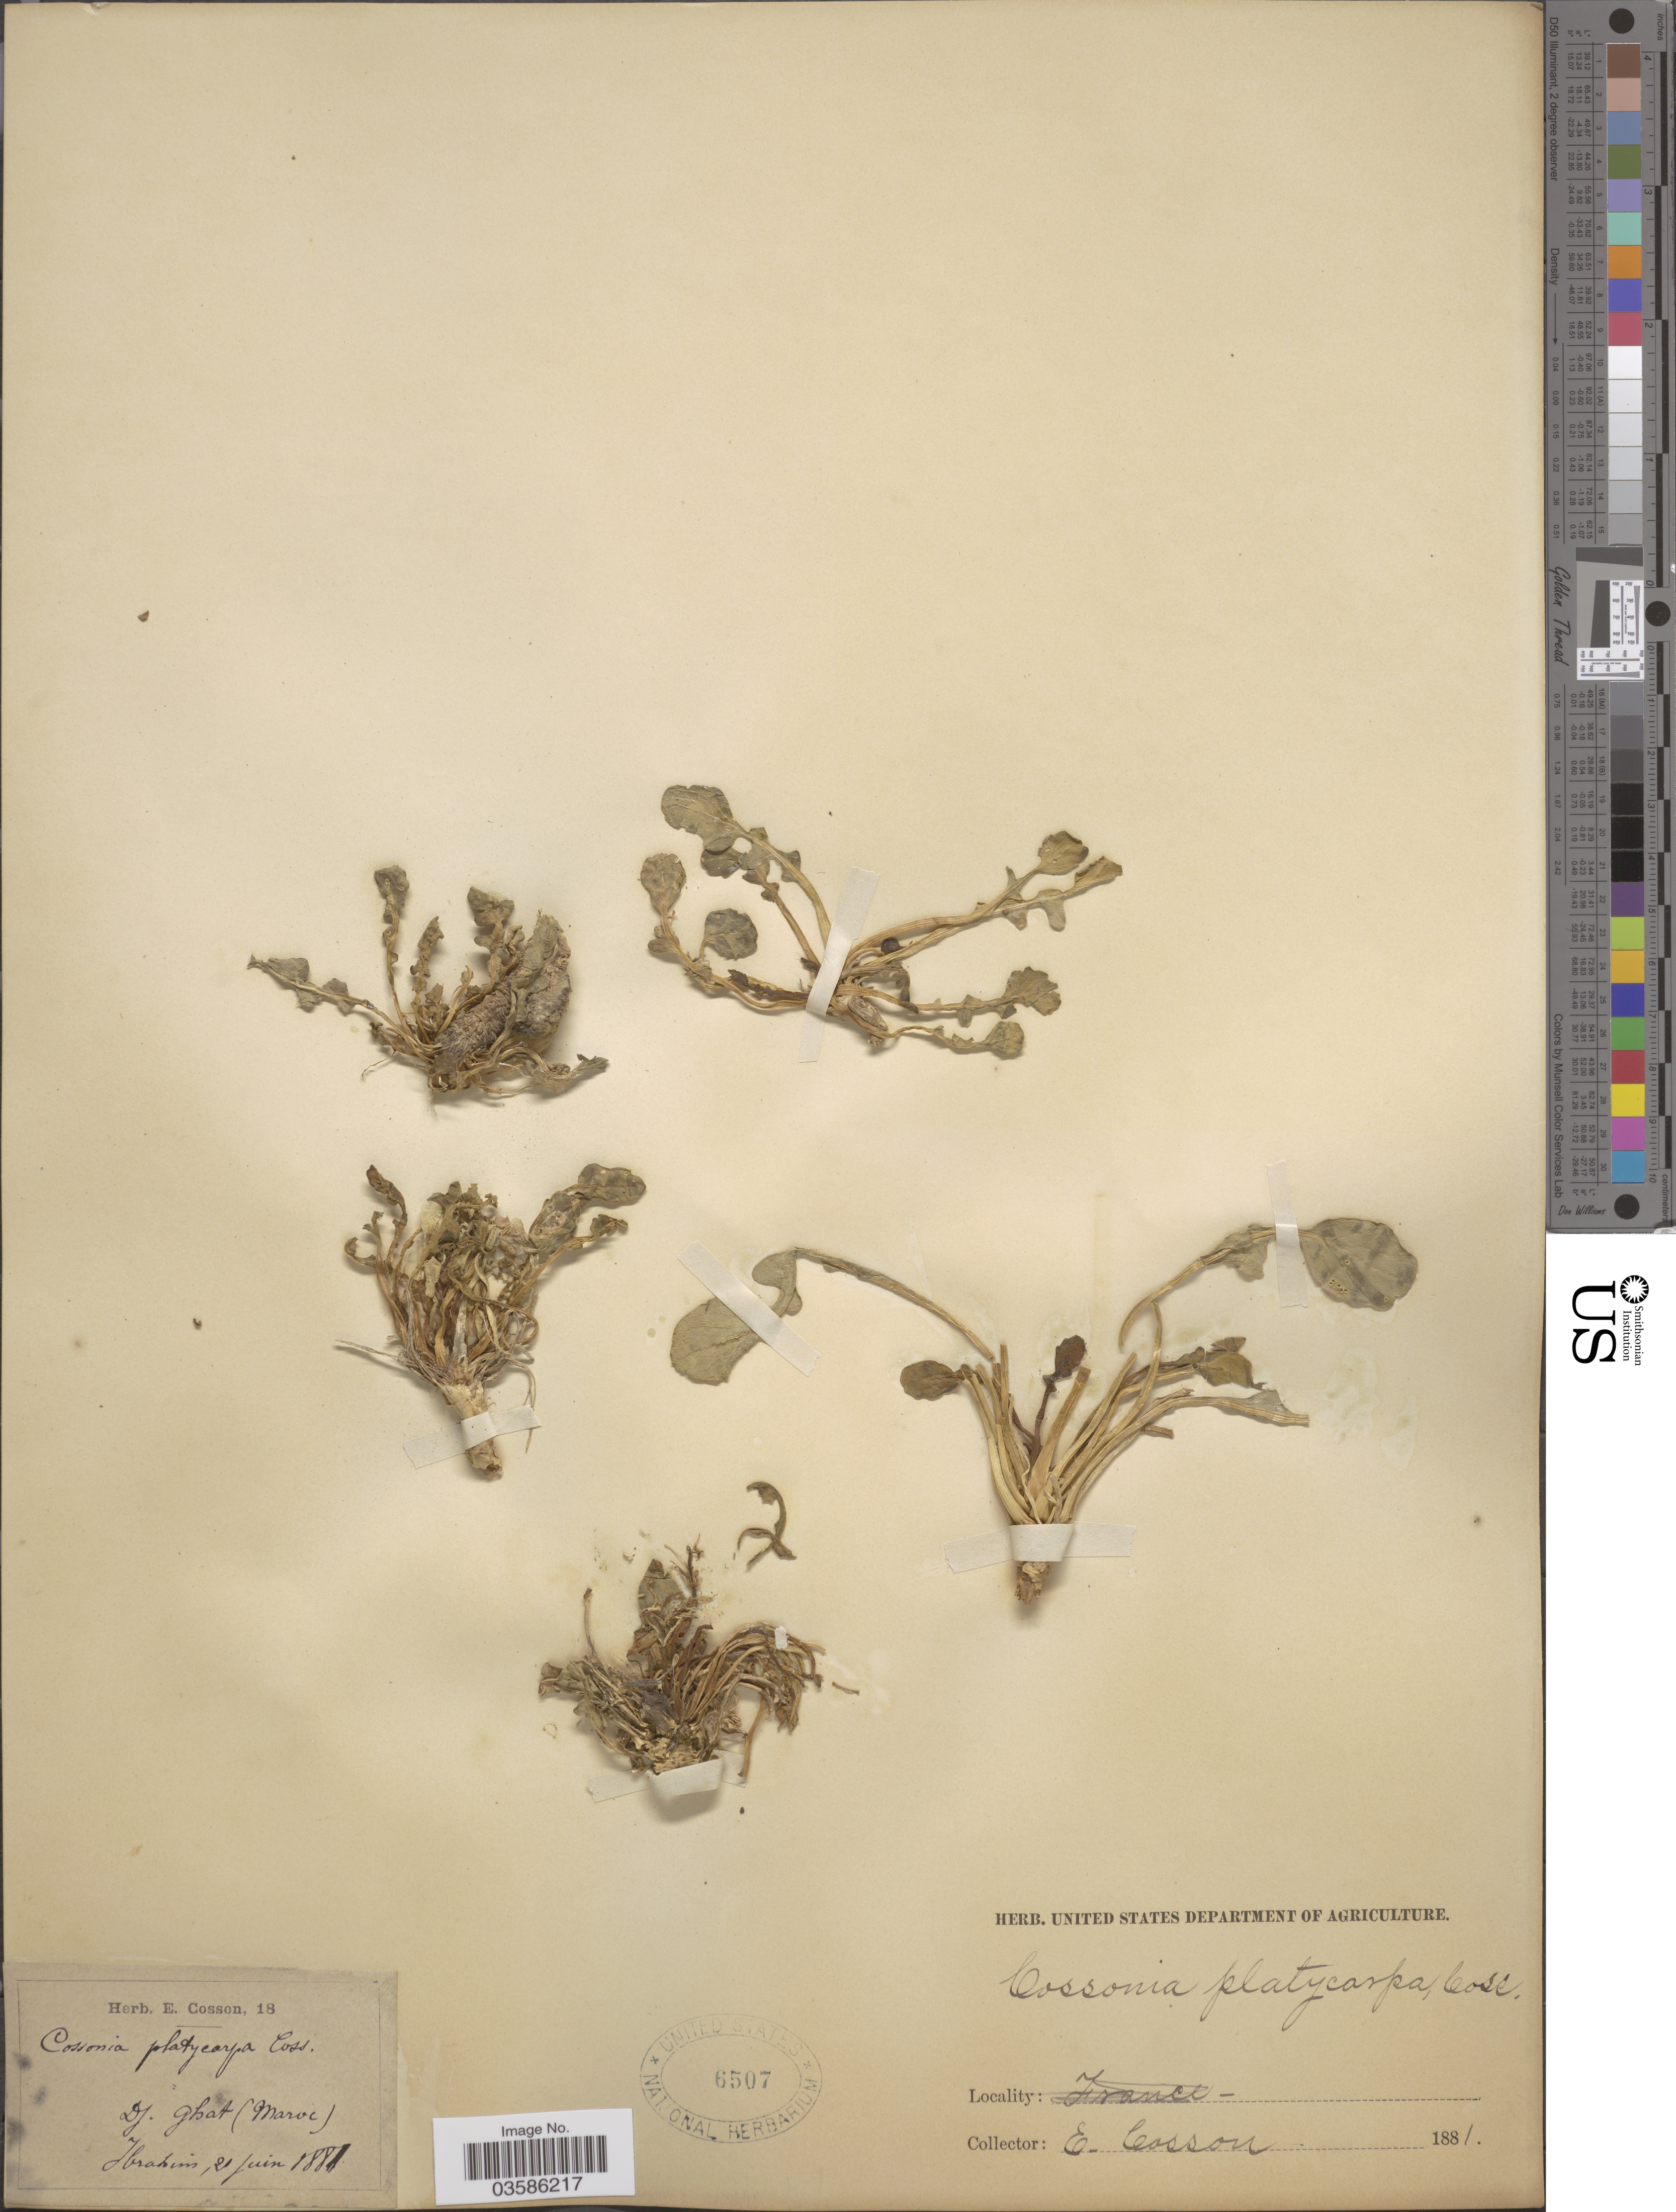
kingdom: Plantae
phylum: Tracheophyta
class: Magnoliopsida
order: Brassicales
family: Brassicaceae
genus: Cossonia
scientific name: Cossonia platycarpa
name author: Coss.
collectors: E. Cosson & -. Ibrahim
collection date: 1881-06-21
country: Morocco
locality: Dj. Ghat.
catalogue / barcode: US 6507